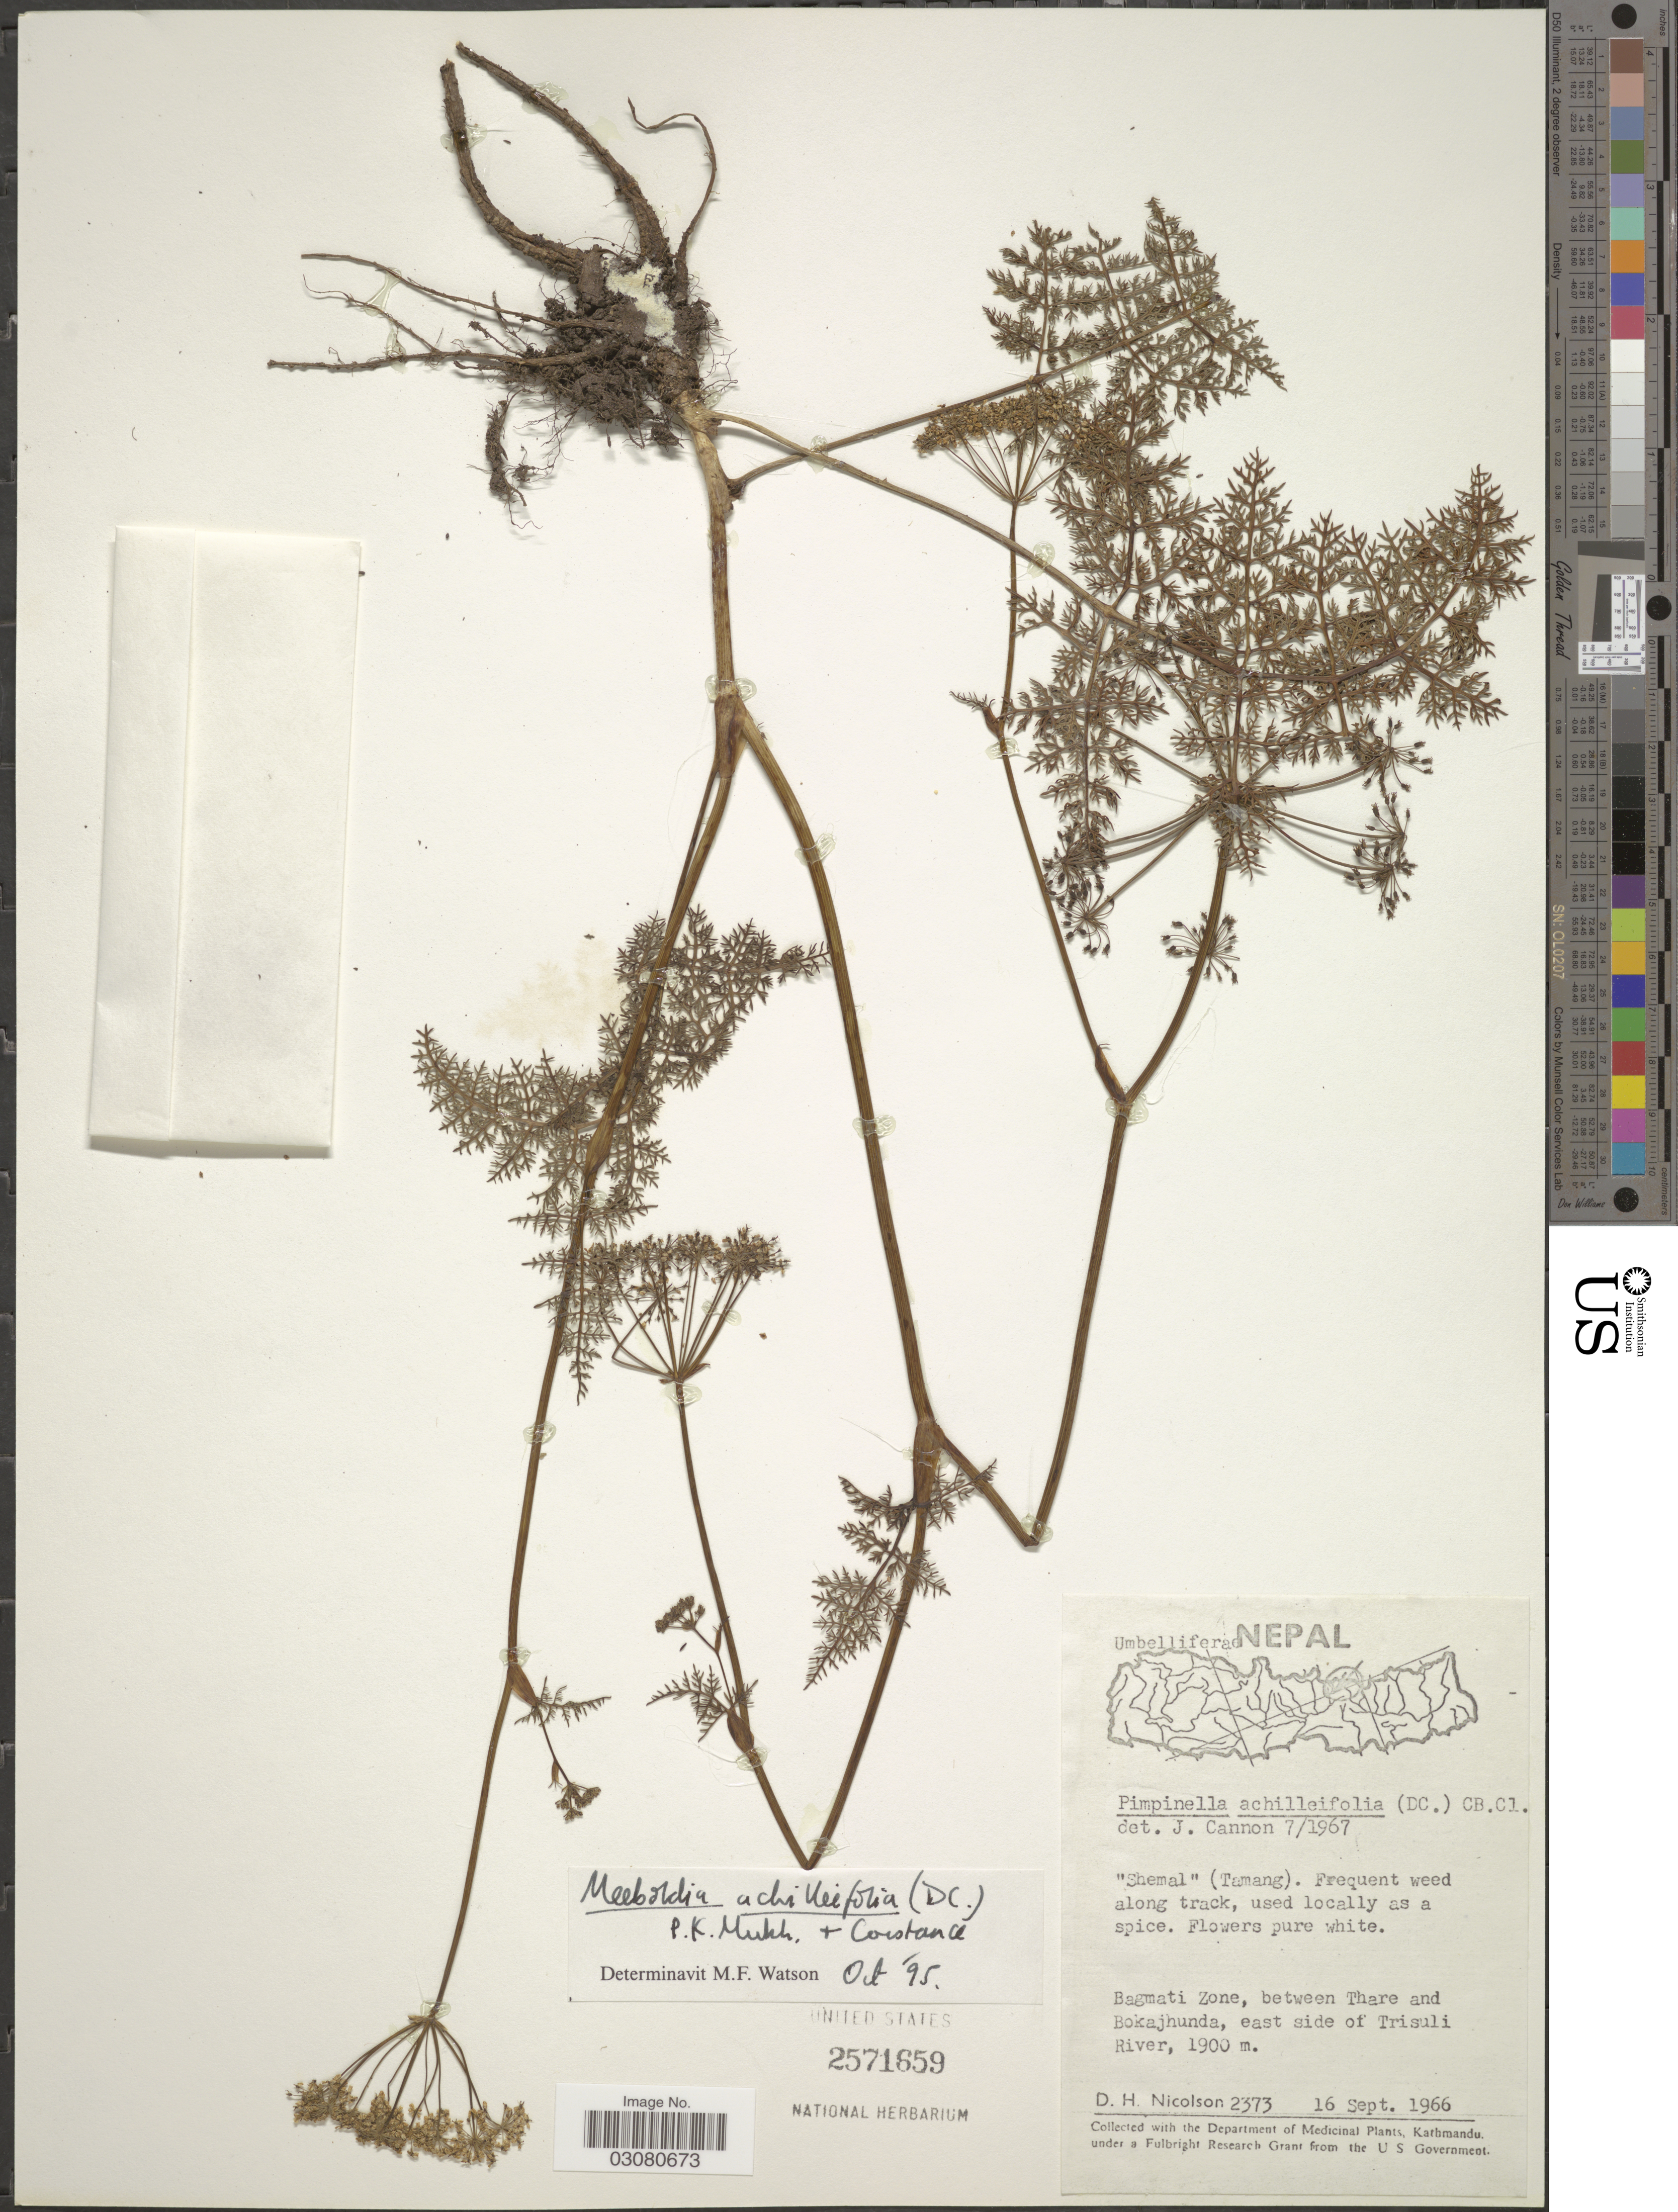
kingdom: Plantae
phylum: Tracheophyta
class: Magnoliopsida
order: Apiales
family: Apiaceae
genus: Meeboldia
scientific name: Meeboldia achilleifolia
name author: (DC.) P.K. Mukh. & Constance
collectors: D. H. Nicolson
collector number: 2373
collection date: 1966-09-16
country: Nepal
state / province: Bagmati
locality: Bagmati Zone, between Thare and Bokajhunda, east side of Trisuli River.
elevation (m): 1900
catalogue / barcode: US 2571659